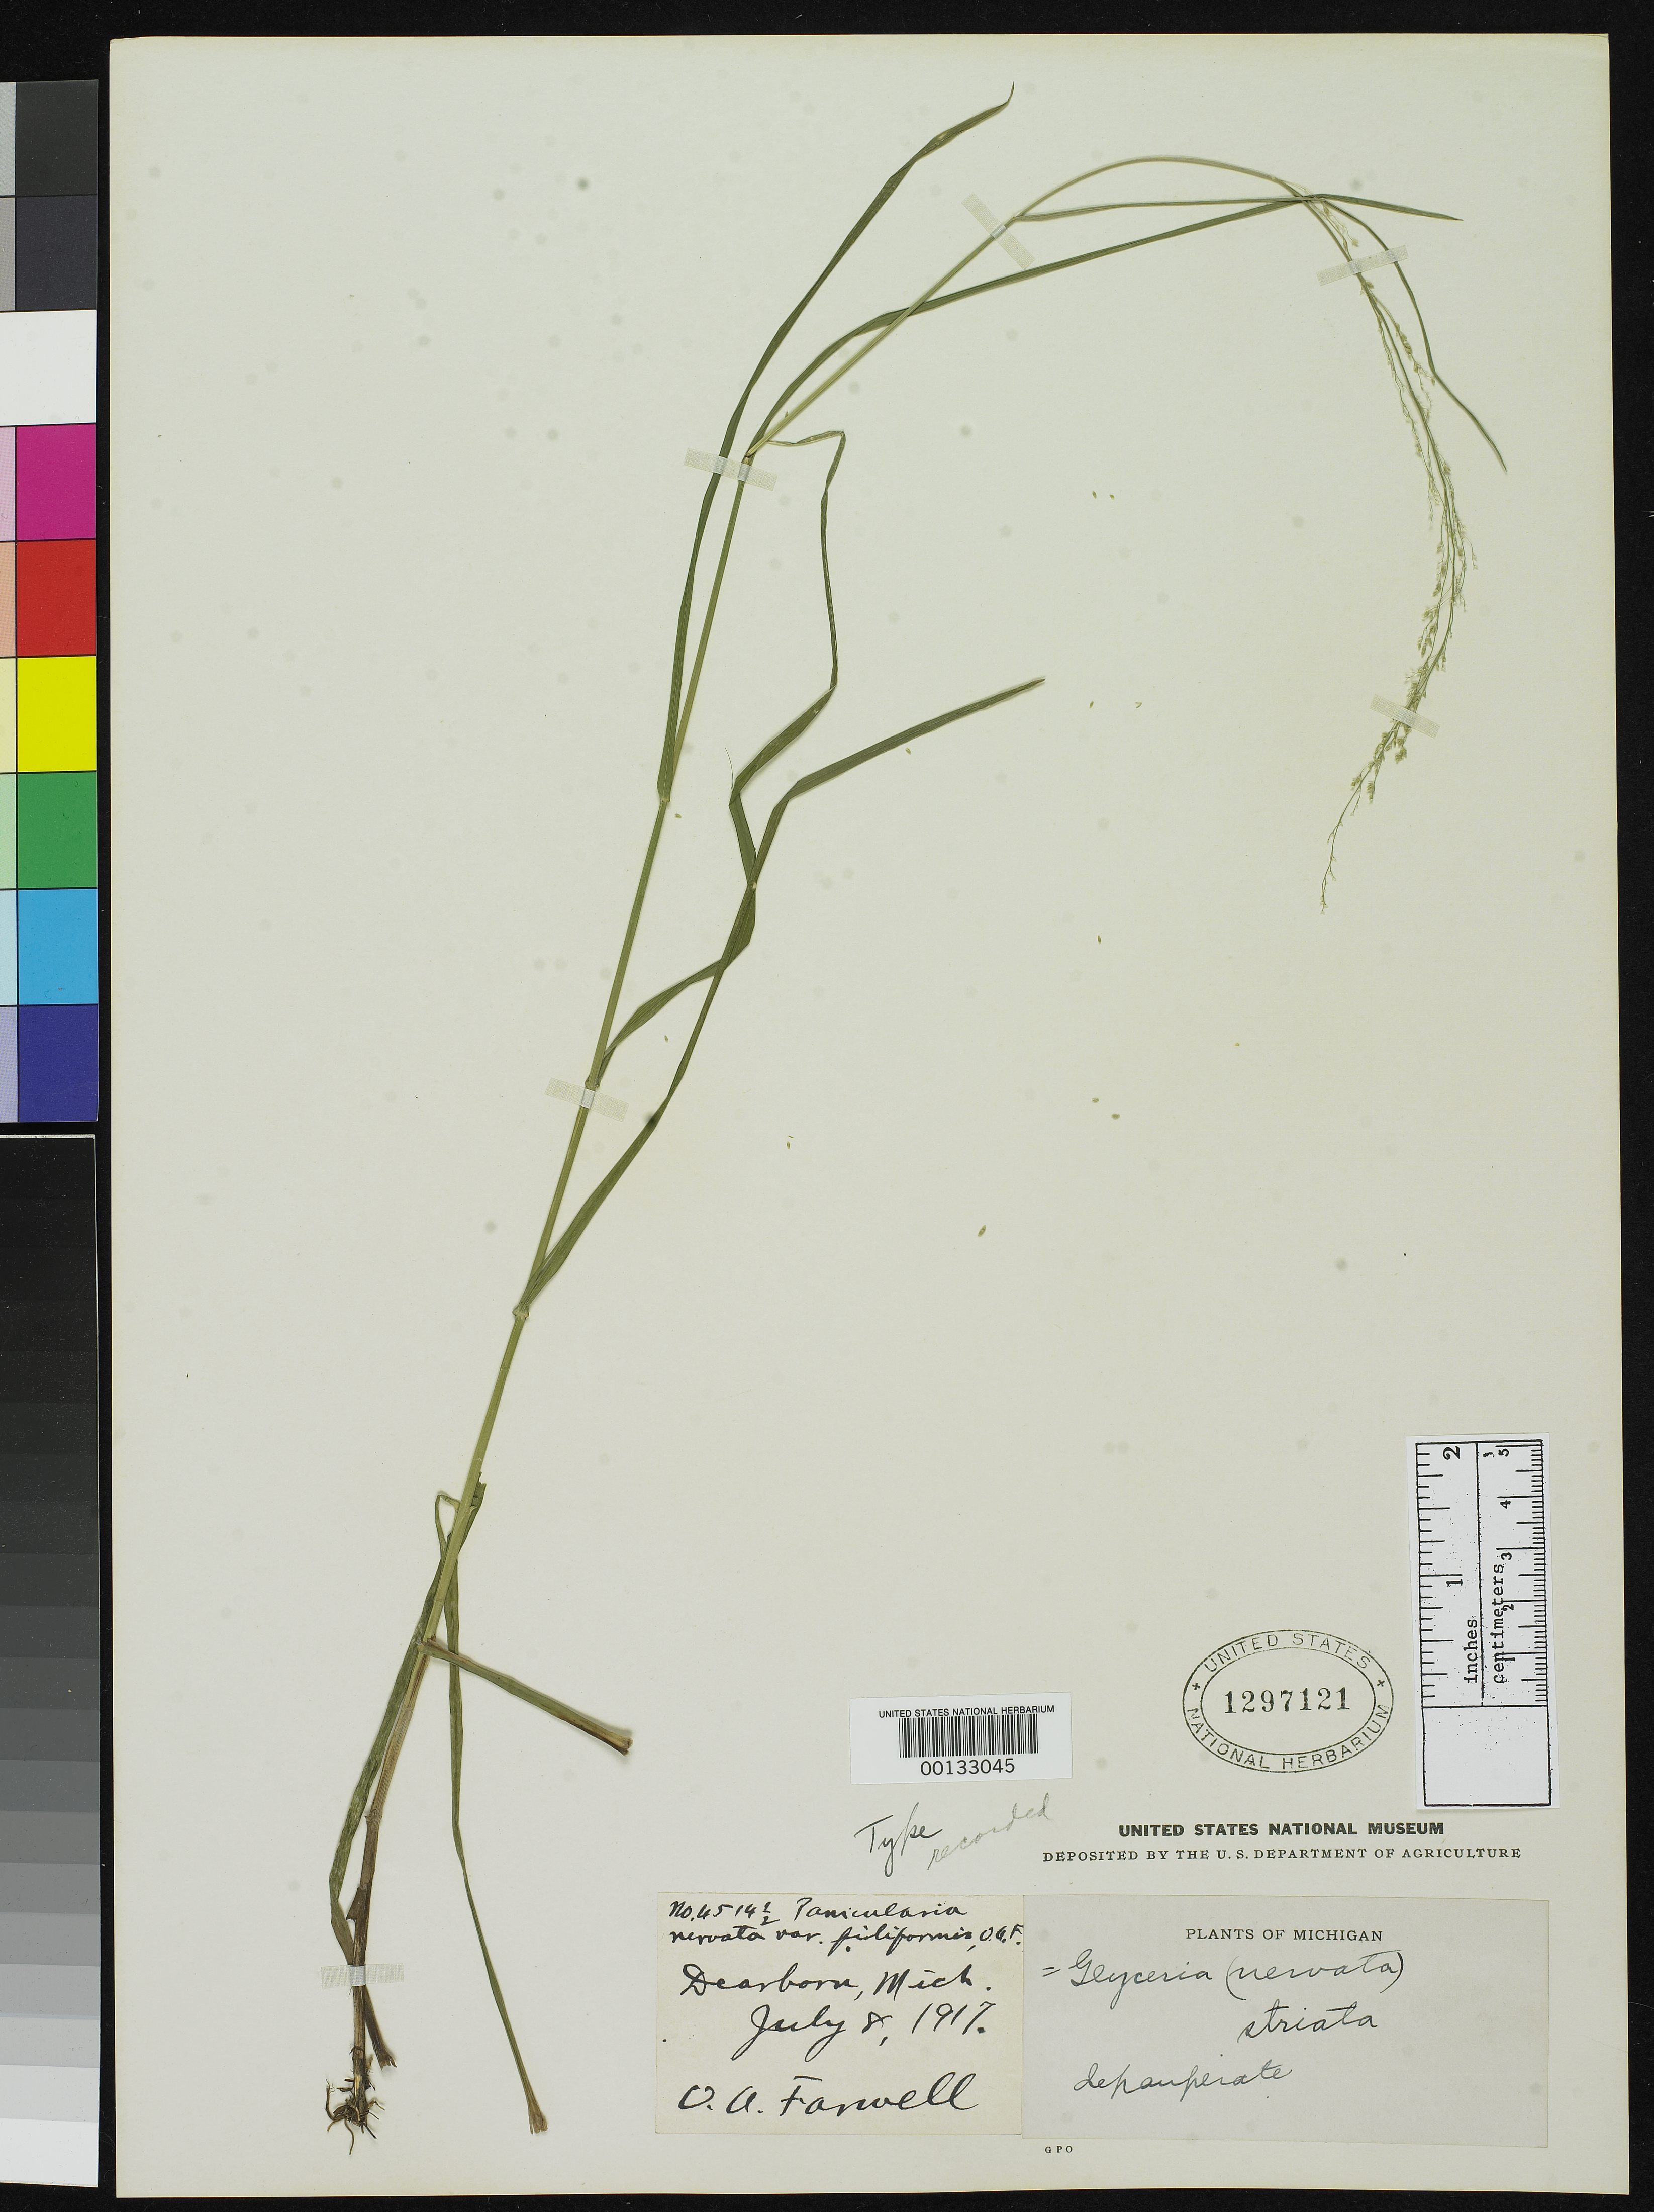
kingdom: Plantae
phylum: Tracheophyta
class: Liliopsida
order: Poales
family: Poaceae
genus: Panicularia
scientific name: Panicularia nervata var. filiformis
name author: Farw.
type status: Isotype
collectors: O. Farwell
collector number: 4514-1/2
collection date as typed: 08 Jul 1917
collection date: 1917-07-08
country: United States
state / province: Michigan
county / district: Wayne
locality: Dearborn.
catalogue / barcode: US 1297121